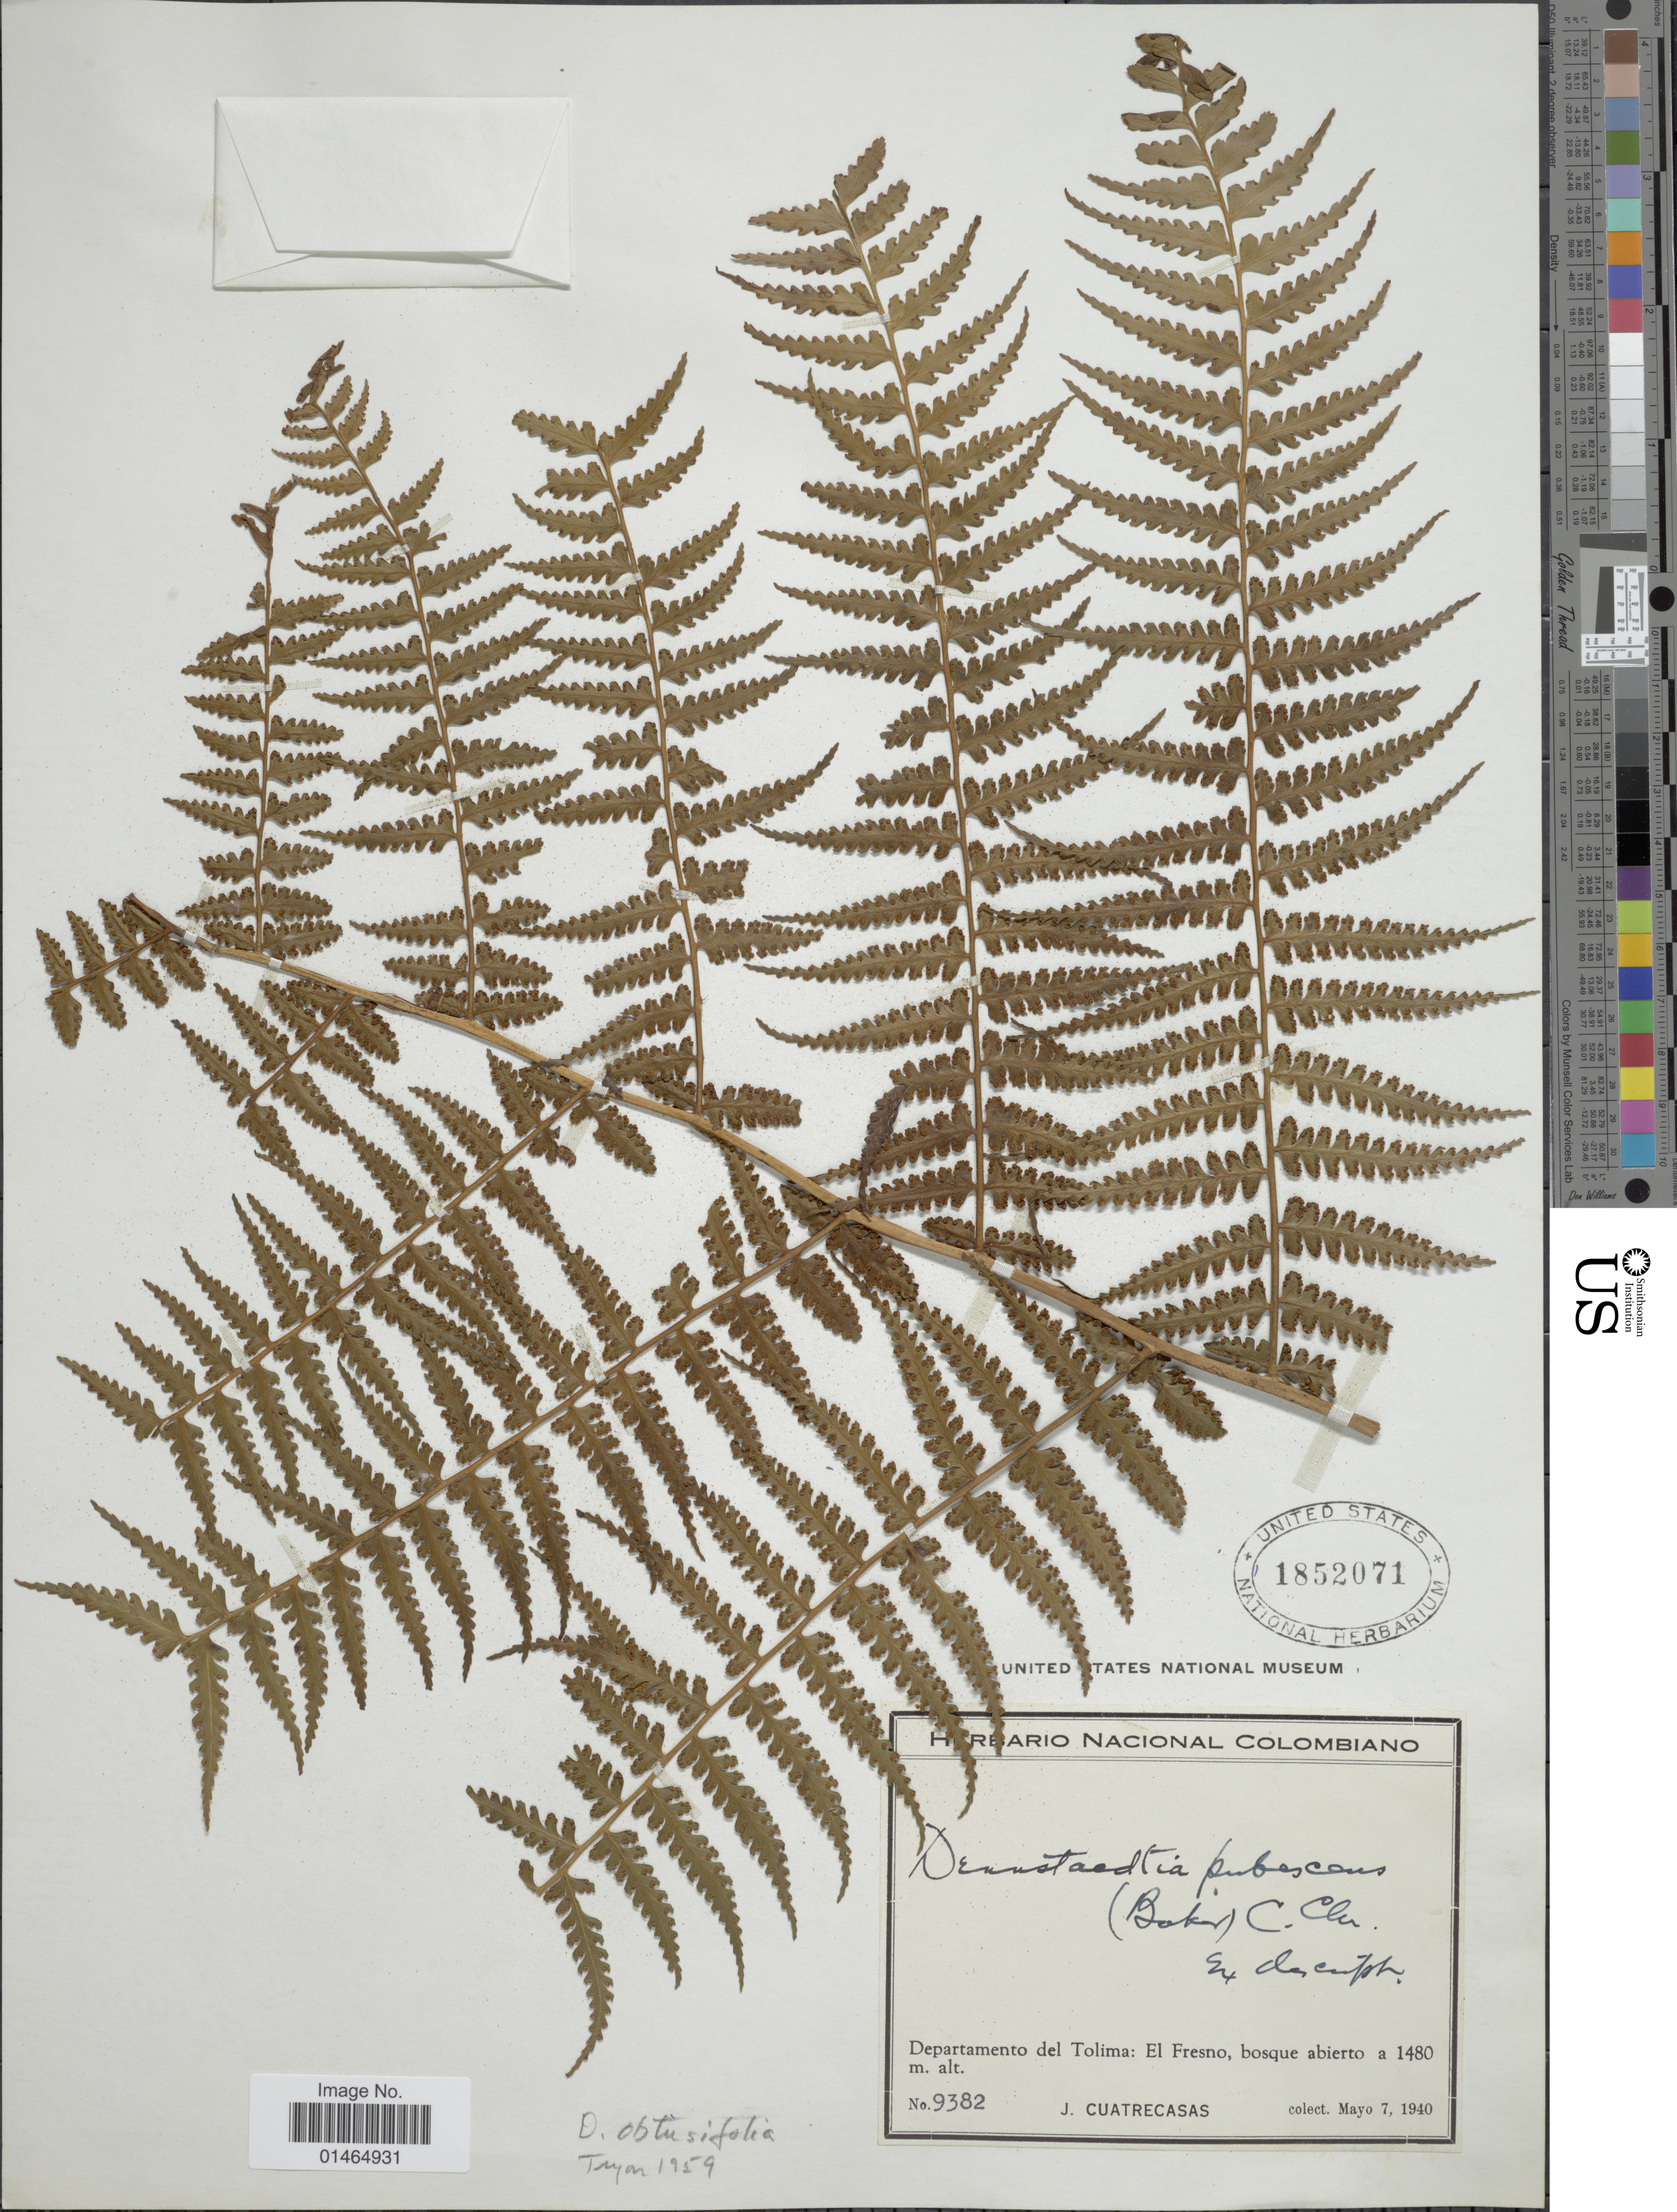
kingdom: Plantae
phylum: Tracheophyta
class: Polypodiopsida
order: Polypodiales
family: Dennstaedtiaceae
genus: Dennstaedtia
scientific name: Dennstaedtia obtusifolia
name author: (Willd.) T. Moore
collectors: J. Cuatrecasas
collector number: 9382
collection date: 1940-05-07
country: Colombia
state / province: Tolima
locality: El Fresno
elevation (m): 1480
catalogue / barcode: US 1852071